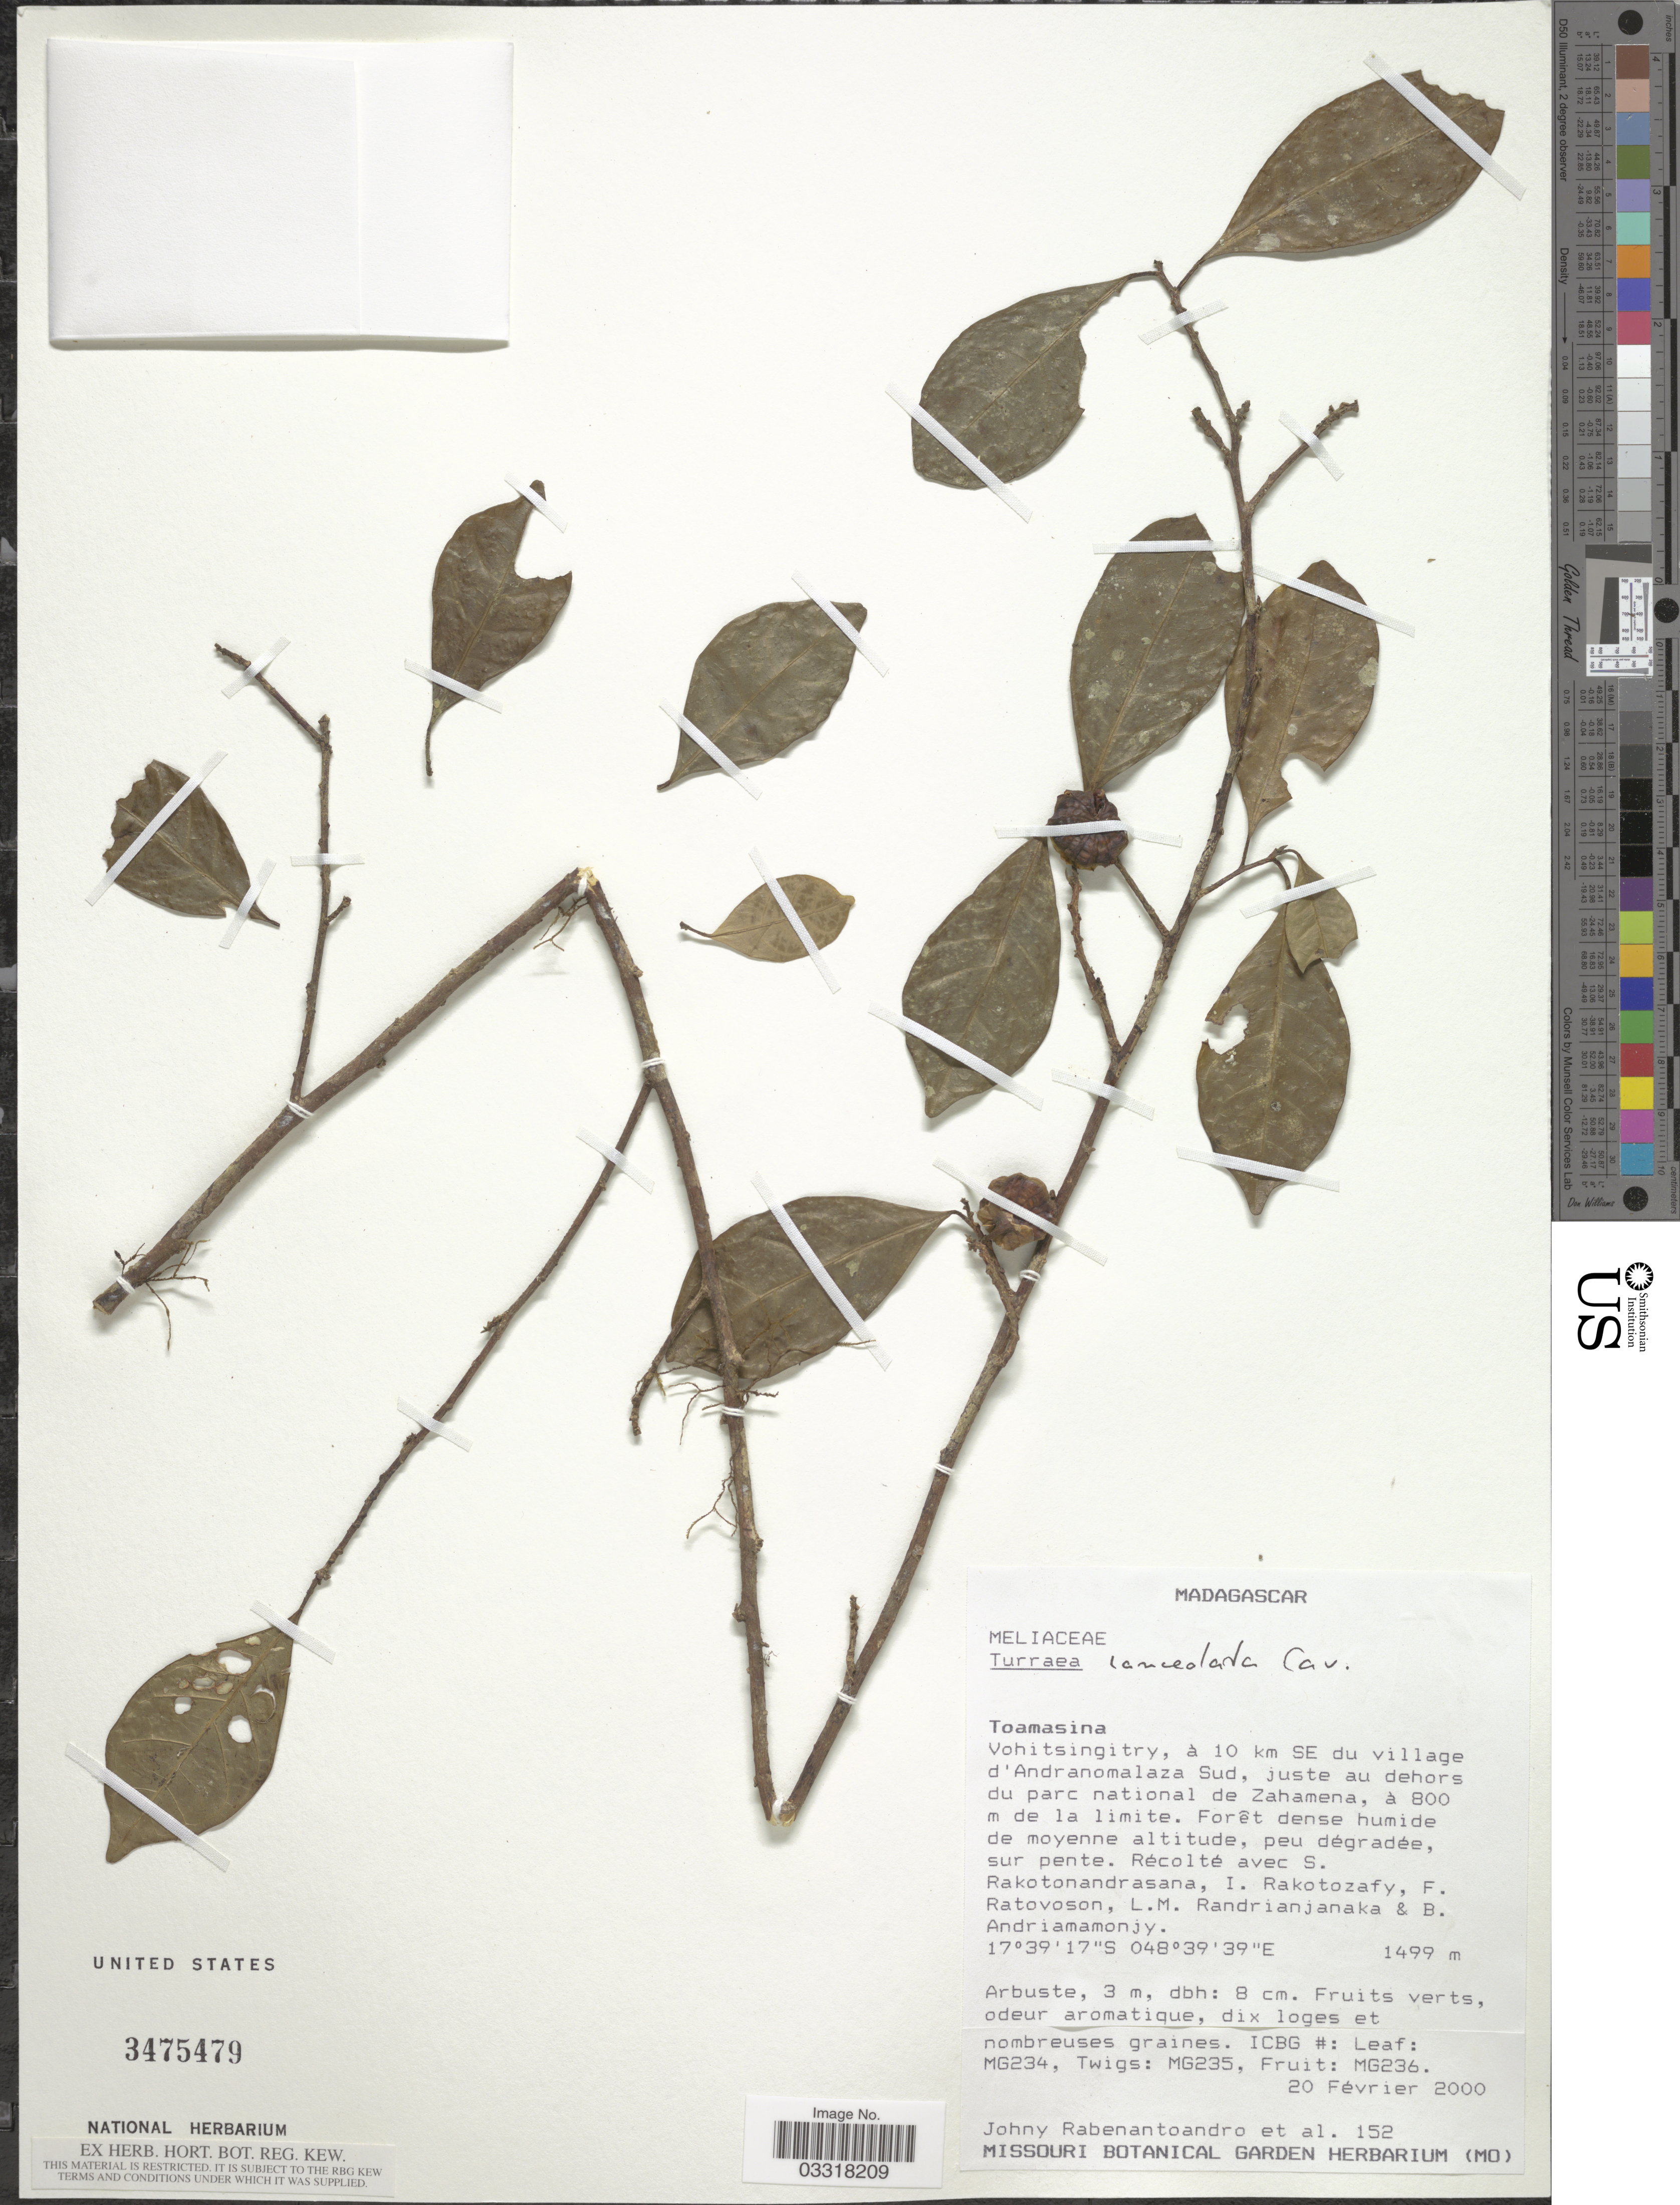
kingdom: Plantae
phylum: Tracheophyta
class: Magnoliopsida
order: Sapindales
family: Meliaceae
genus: Turraea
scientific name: Turraea lanceolata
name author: Cav.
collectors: J. Rabenantoandro, S. Rakotonandrasana, I. Rakotozafy, F. Ratovoson & et al.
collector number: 152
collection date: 2000-02-20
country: Madagascar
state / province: Alaotra Mangoro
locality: Vohitsingitry, à 10 km SE du village d'Andranomalaza Sud, juste au dehors du parc national de Zahamena.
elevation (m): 1499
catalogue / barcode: US 3475479